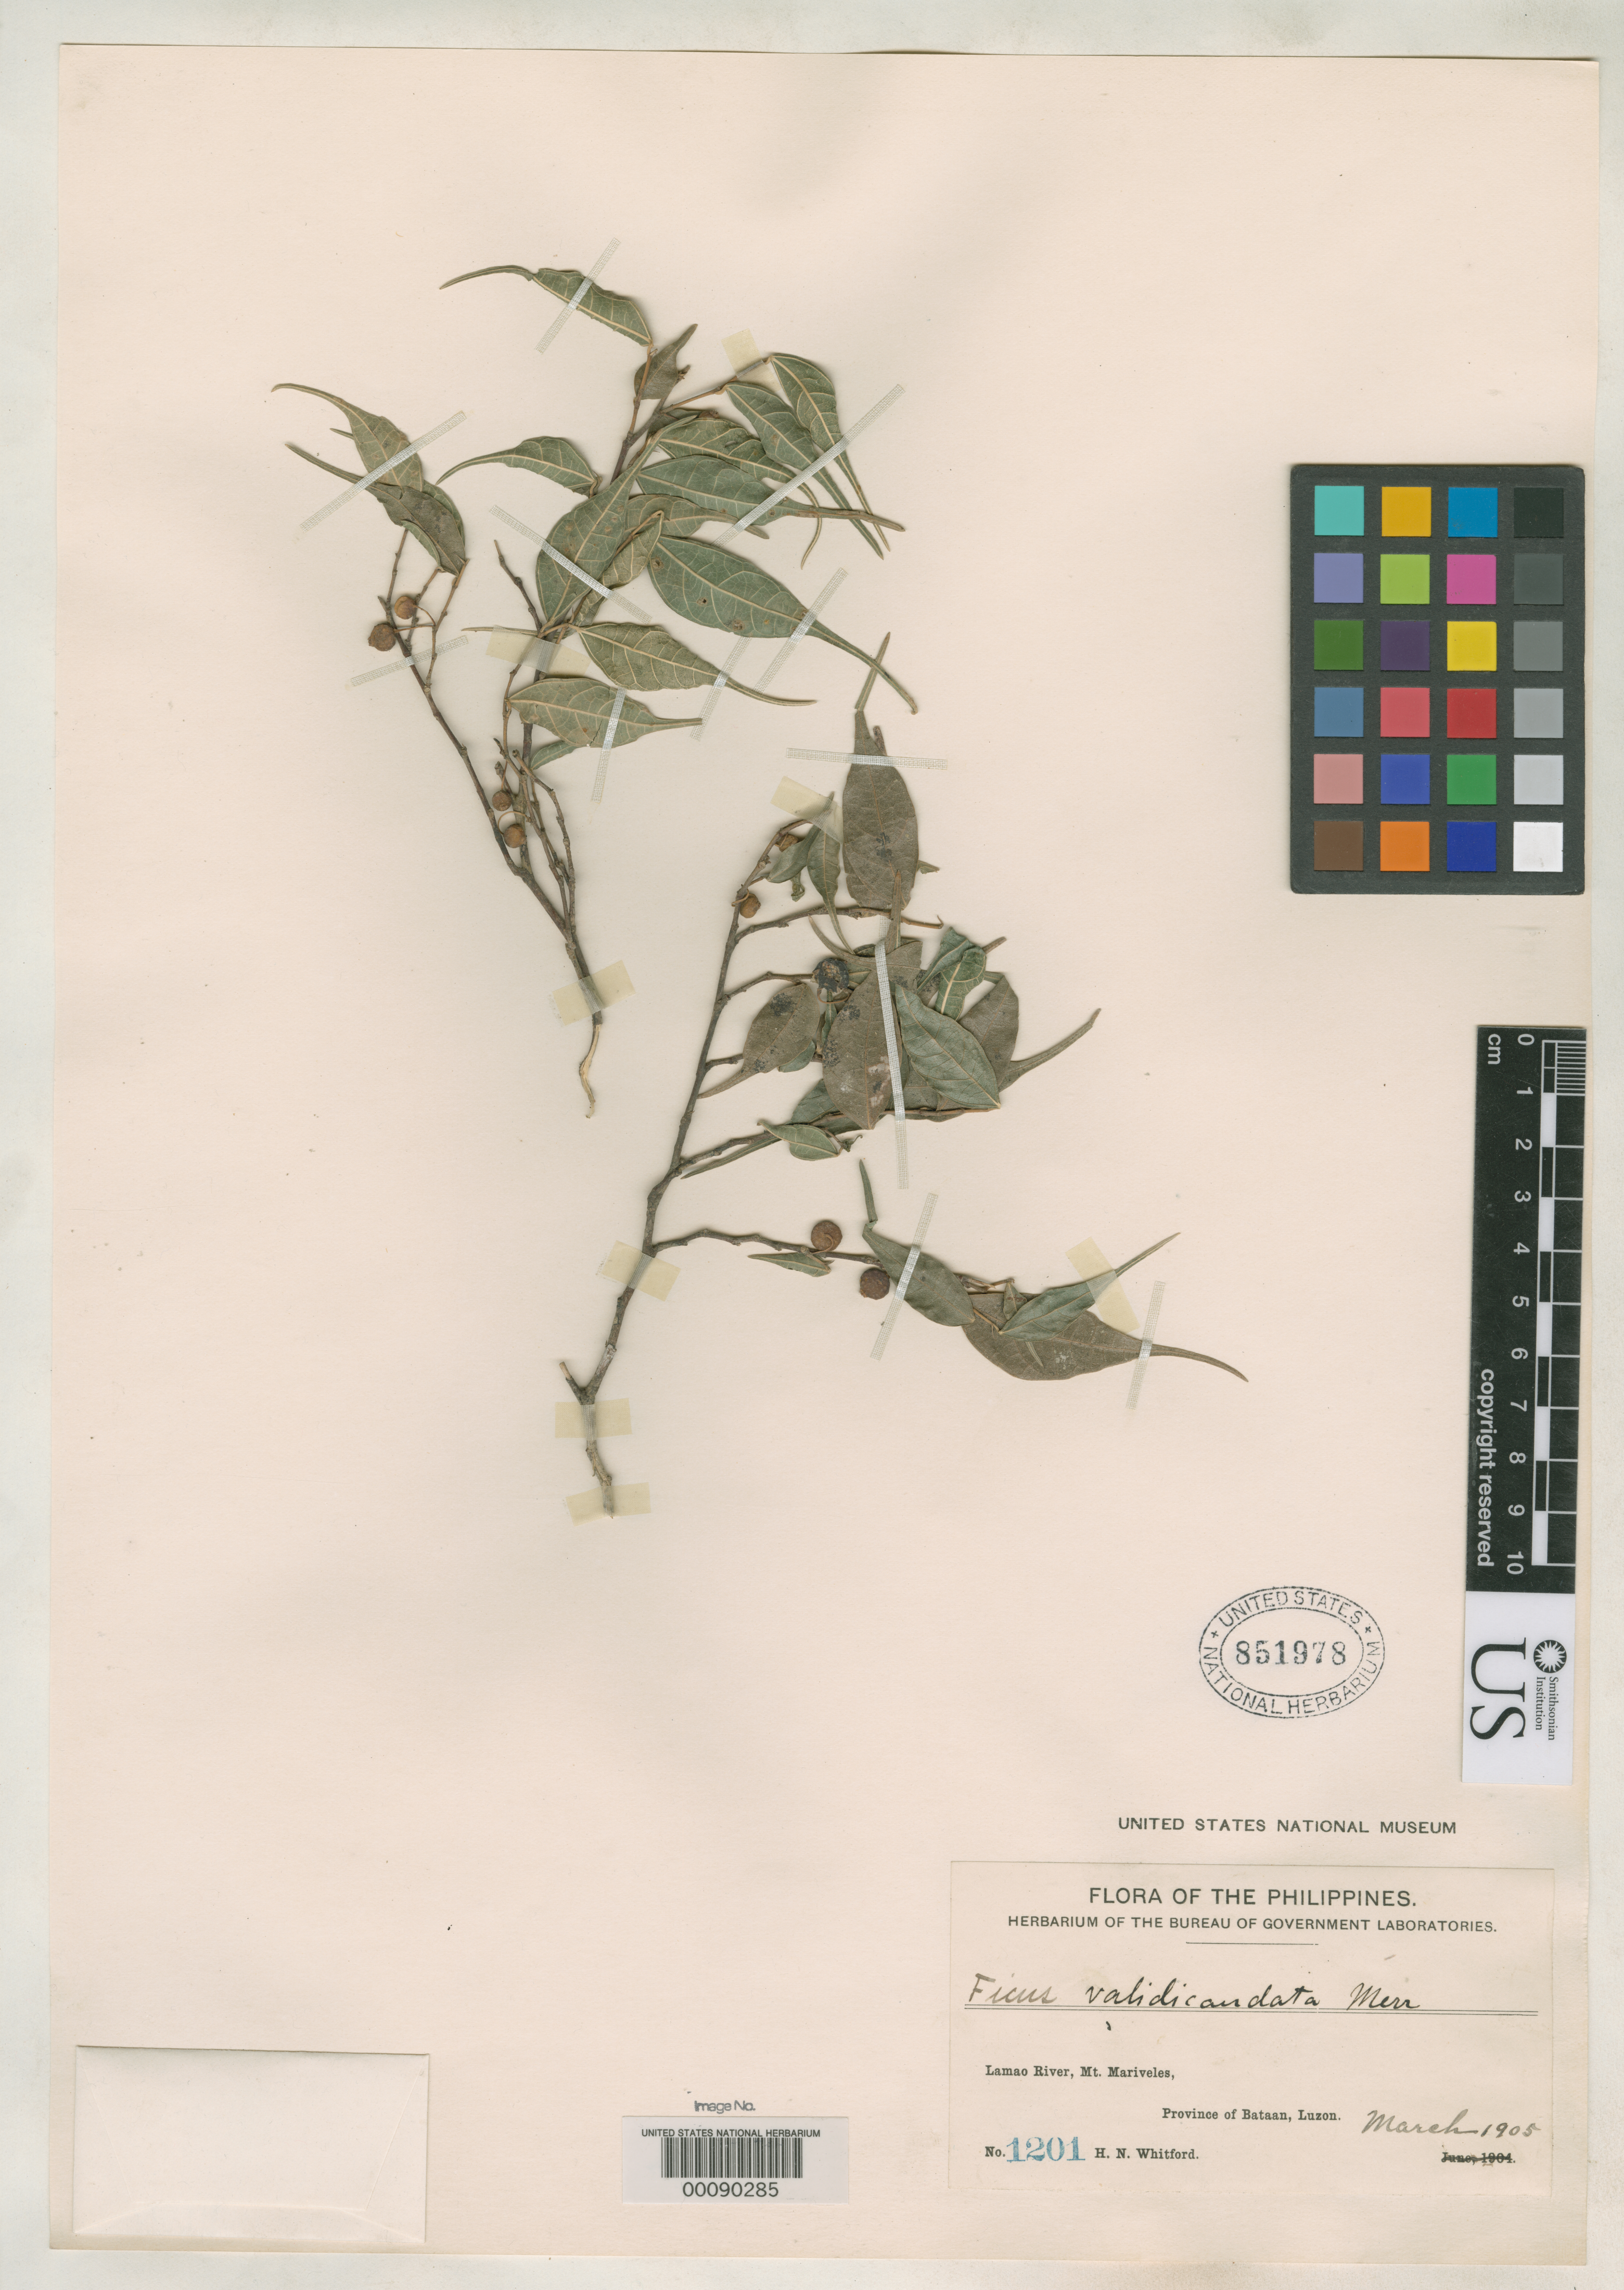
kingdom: Plantae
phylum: Tracheophyta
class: Magnoliopsida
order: Rosales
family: Moraceae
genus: Ficus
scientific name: Ficus validicaudata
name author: Merr.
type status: Isosyntype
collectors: H. N. Whitford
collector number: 1201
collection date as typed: Mar 1905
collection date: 1905-03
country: Philippines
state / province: Central Luzon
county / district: Bataan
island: Luzon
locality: Lamao River, Mt Mariveles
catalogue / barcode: US 851978